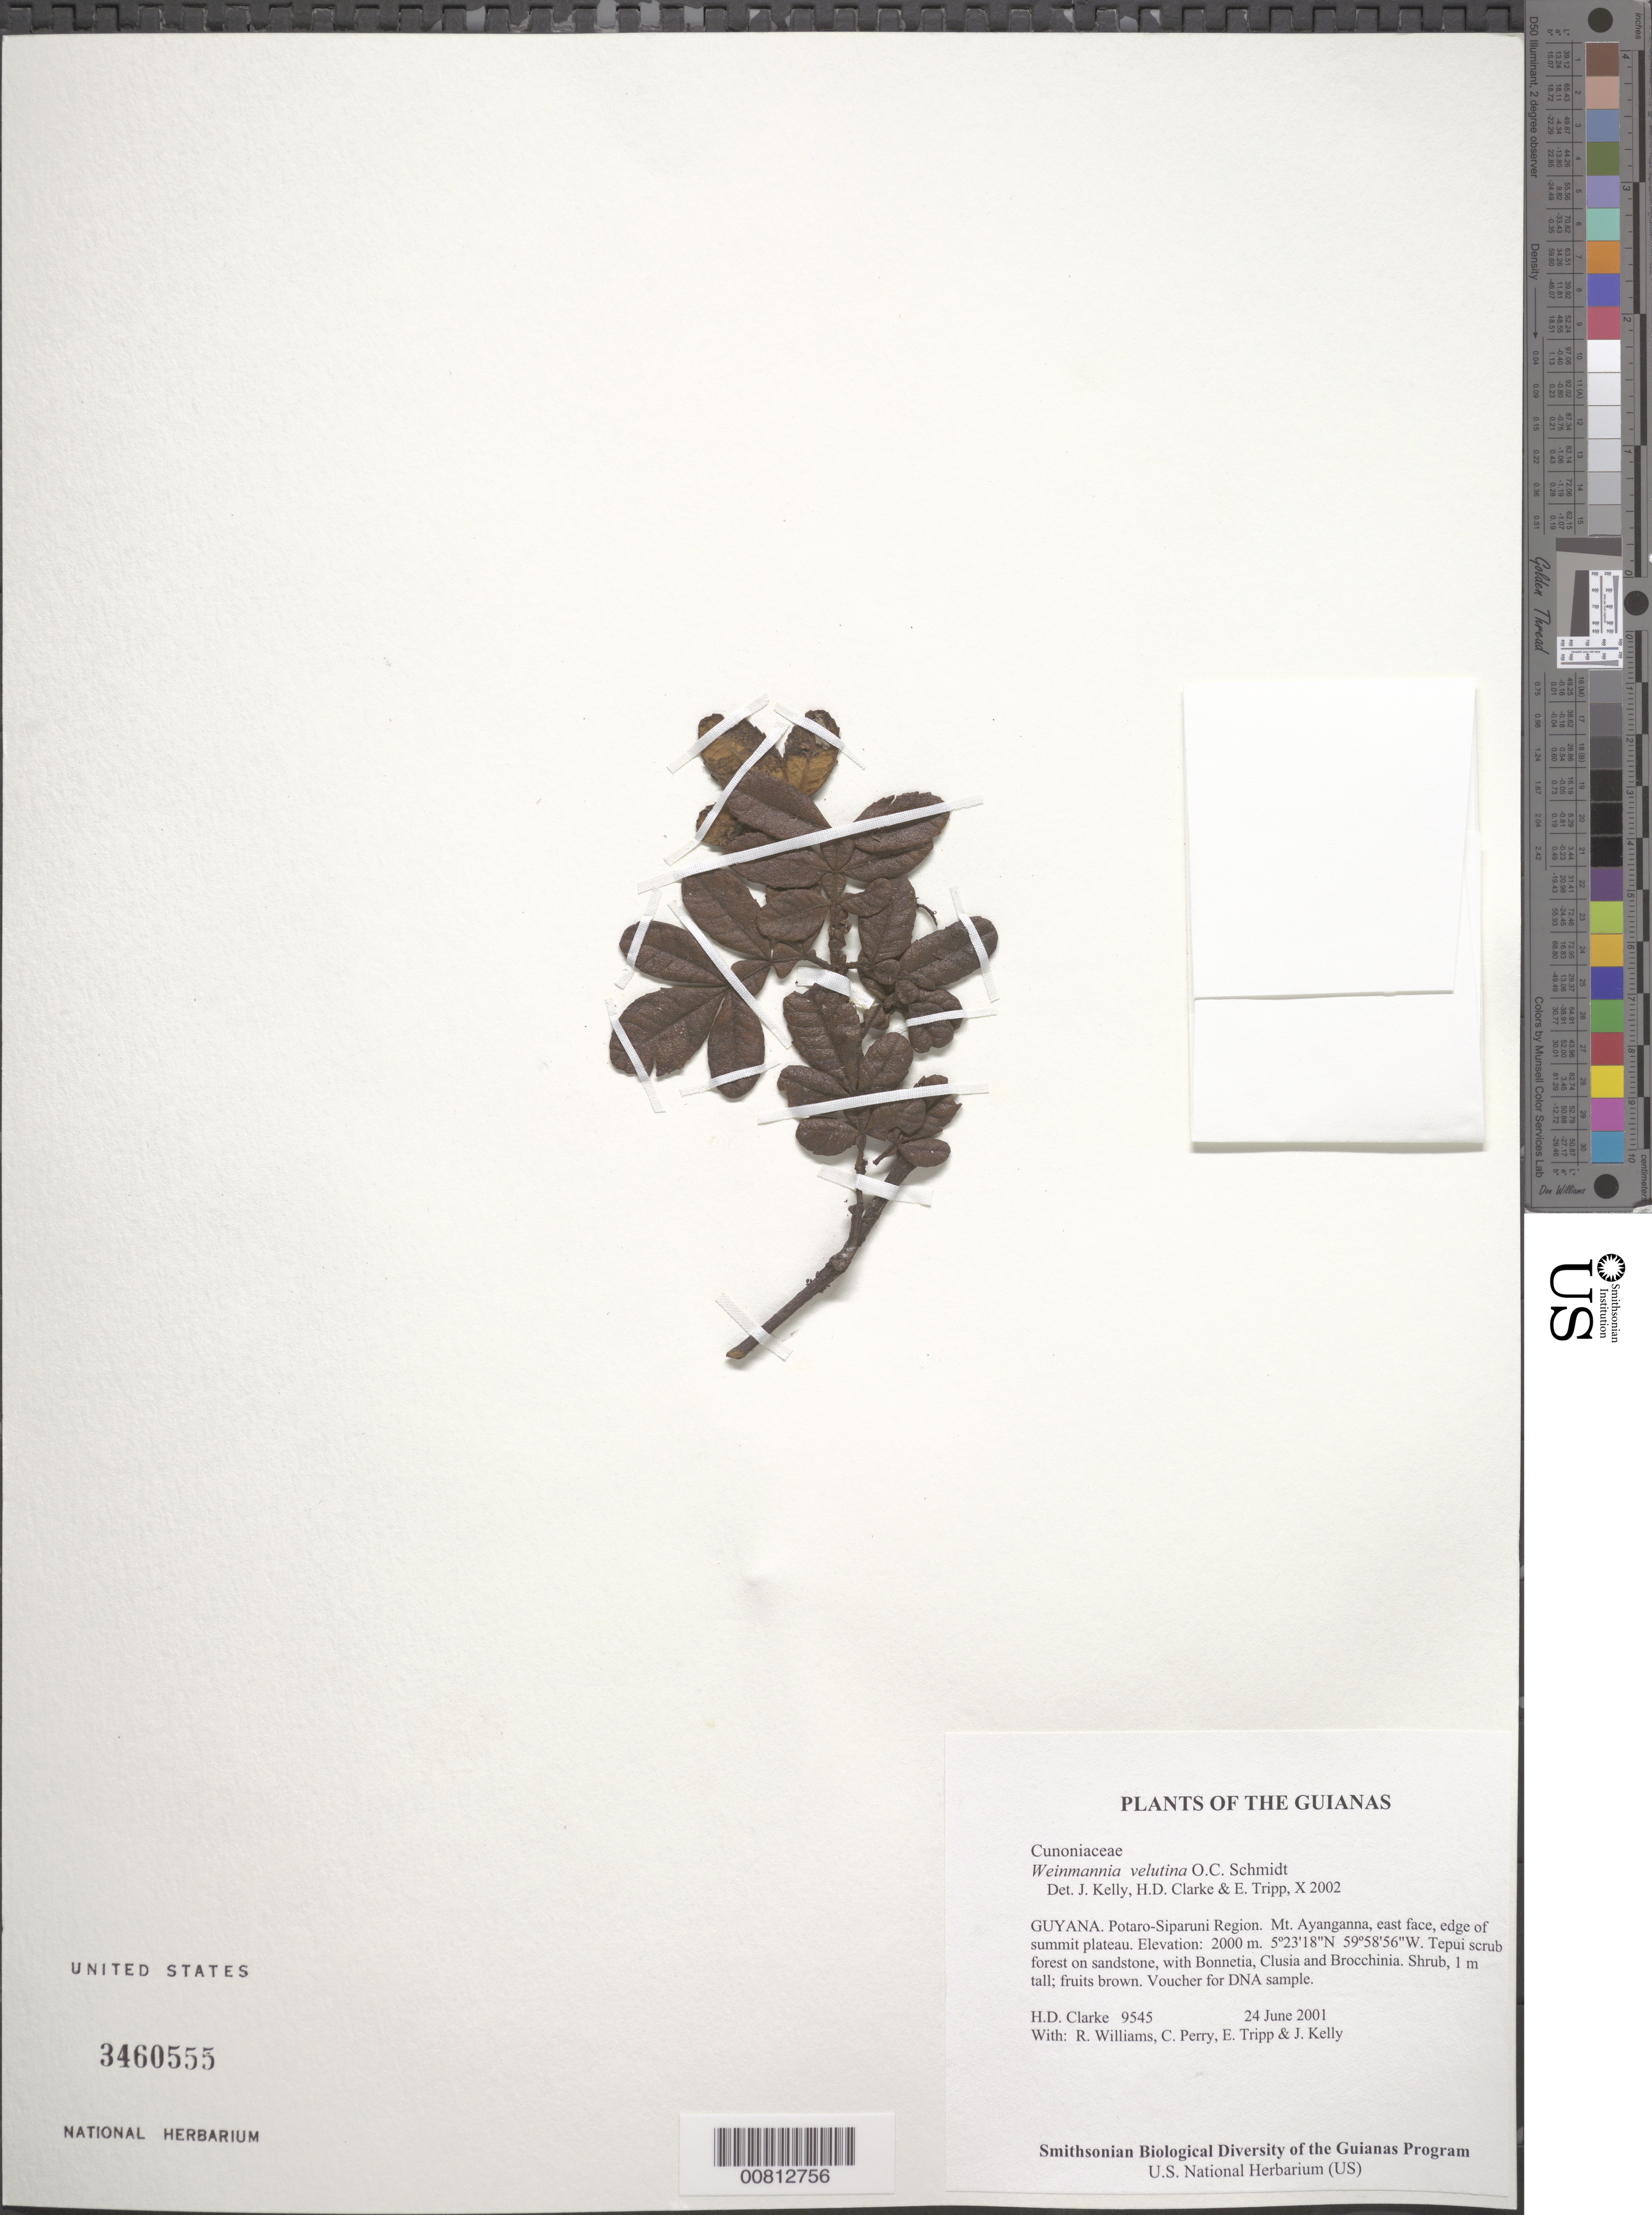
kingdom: Plantae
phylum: Tracheophyta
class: Magnoliopsida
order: Oxalidales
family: Cunoniaceae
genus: Weinmannia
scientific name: Weinmannia velutina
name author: O.C. Schmidt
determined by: Kelly, J.; Clarke, H. D.; Tripp, E. A.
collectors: H. D. Clarke, R. Williams, C. Perry, E. Tripp & J. Kelly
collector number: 9545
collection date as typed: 24 June 2001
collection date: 2001-06-24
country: Guyana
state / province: Potaro-Siparuni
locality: Mt. Ayanganna, east face, edge of summit plateau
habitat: Tepui scrub forest on sandstone, with Bonnetia, Clusia and Brocchinia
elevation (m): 2000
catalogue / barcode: US 3460555